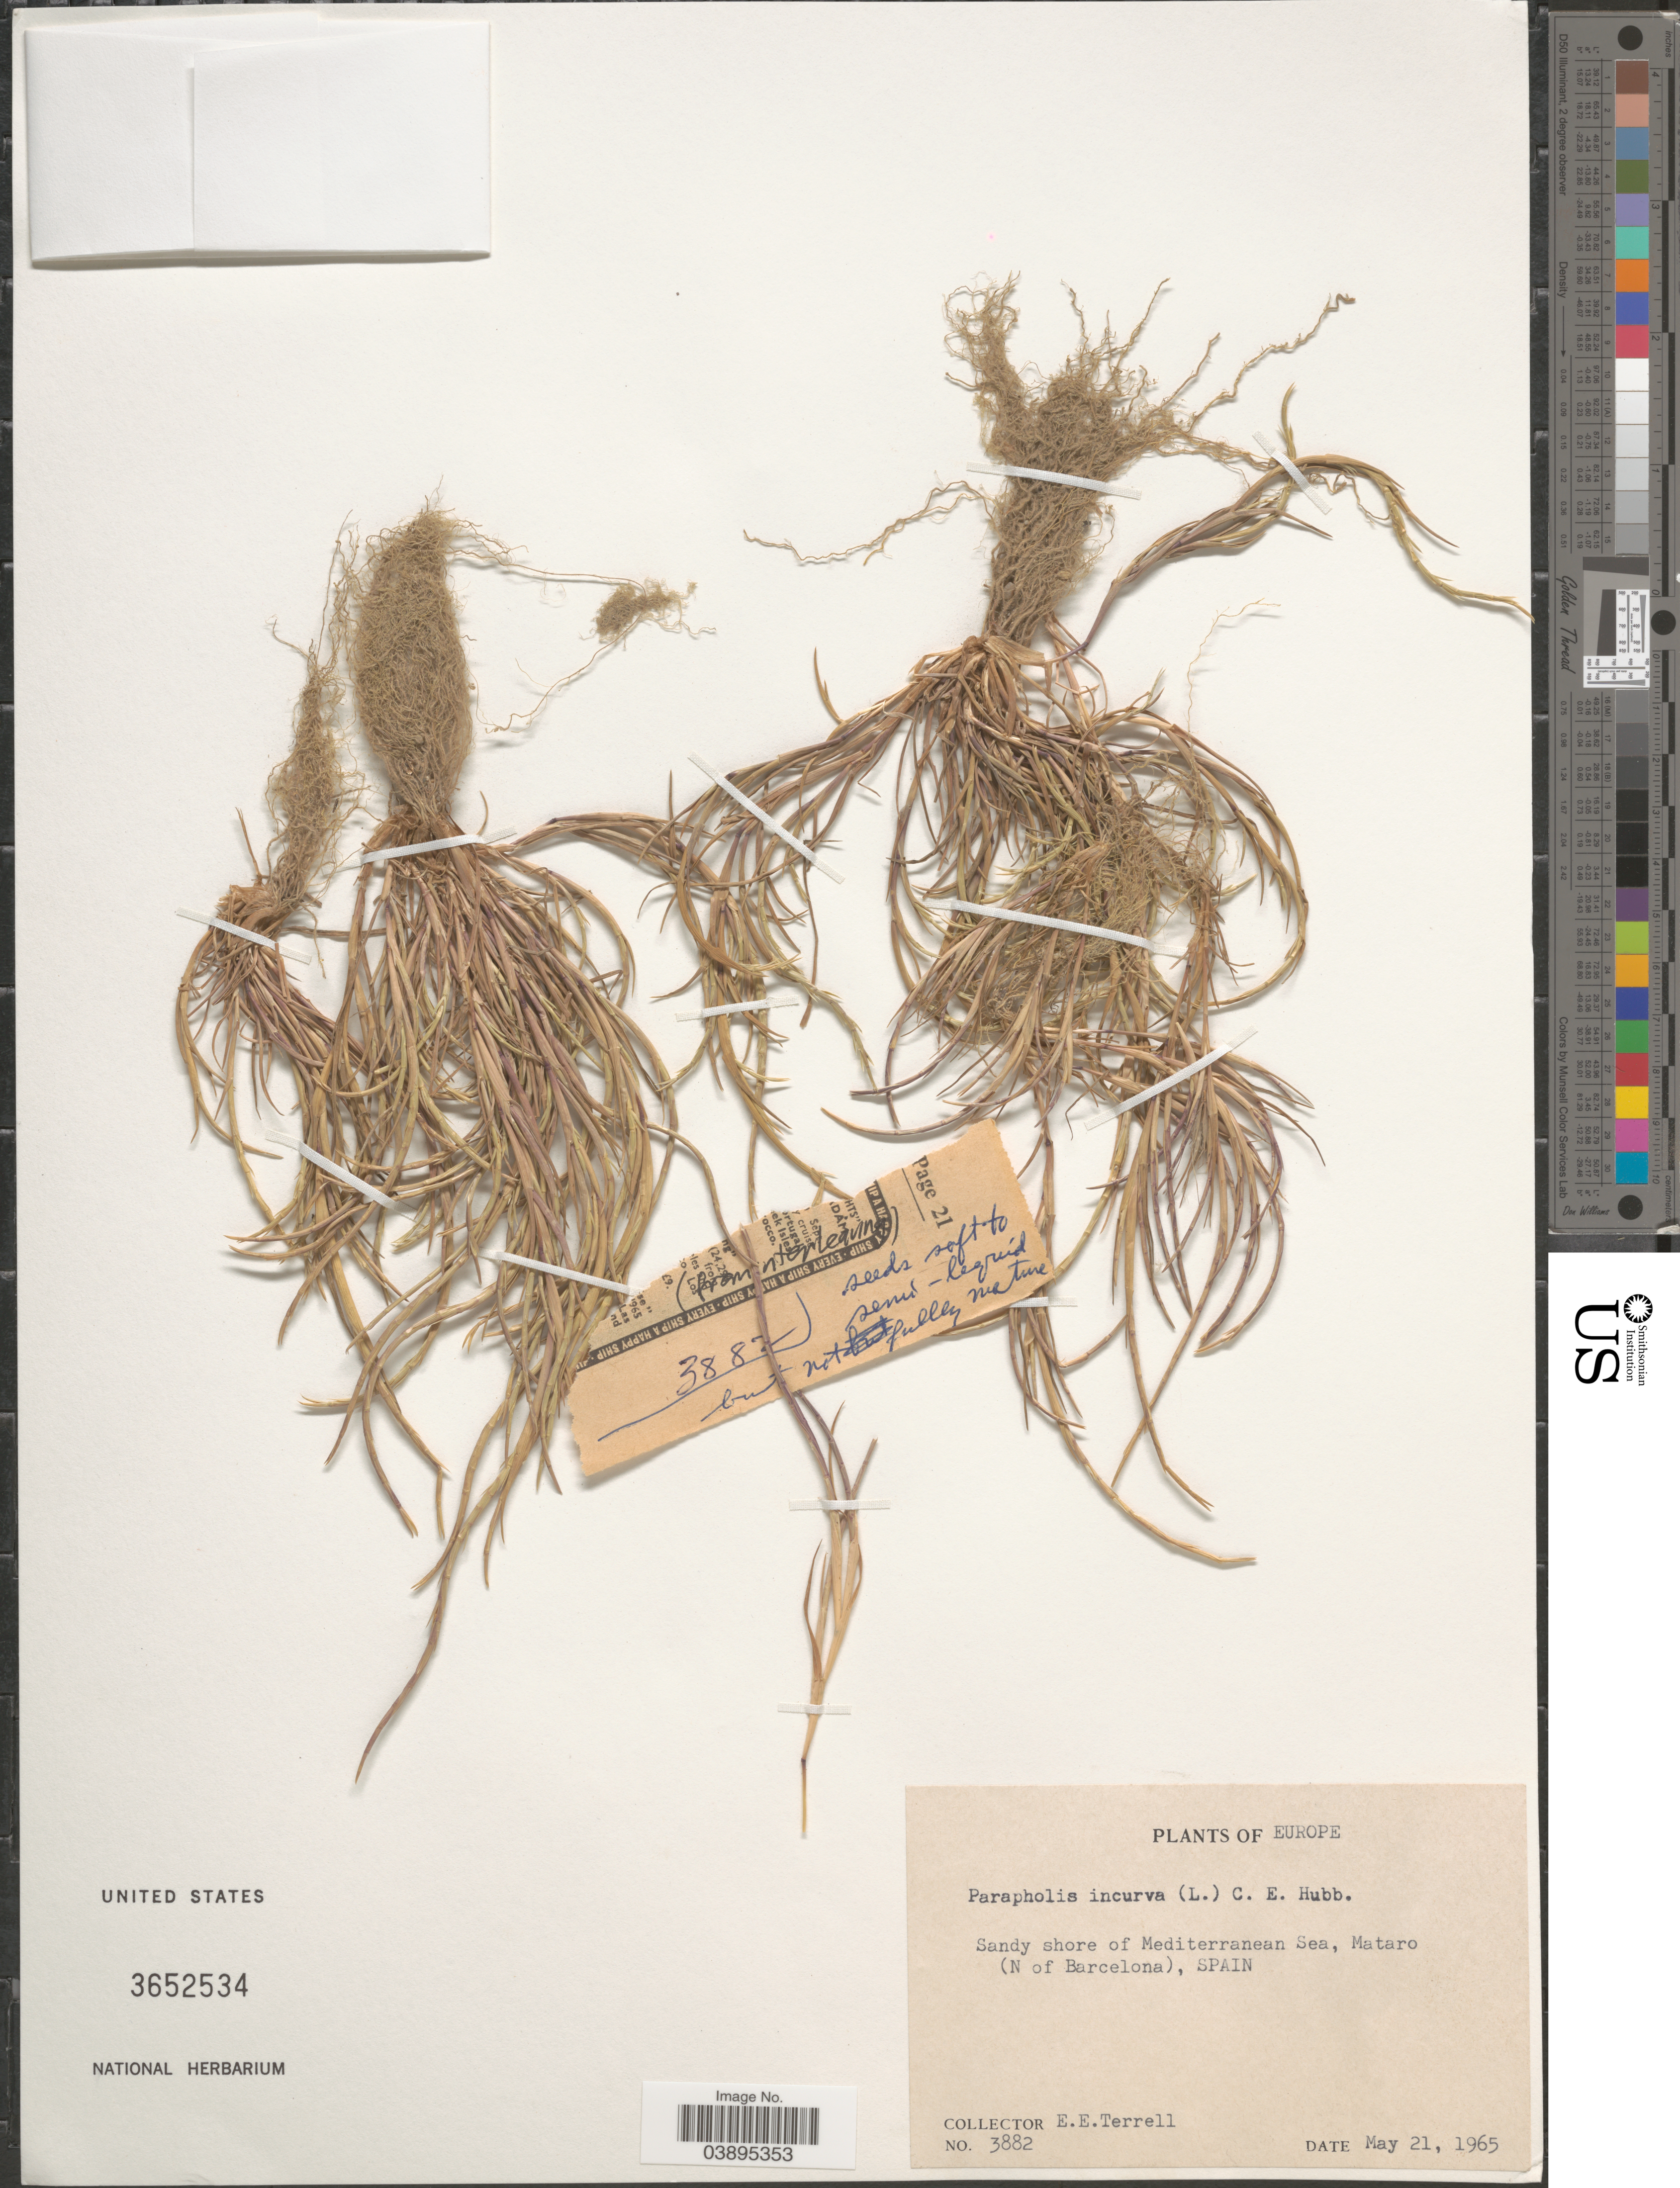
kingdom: Plantae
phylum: Tracheophyta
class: Liliopsida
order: Poales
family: Poaceae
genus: Parapholis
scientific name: Parapholis incurva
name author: (L.) C.E. Hubb.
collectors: E. E. Terrell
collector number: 3882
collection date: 1965-05-21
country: Spain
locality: Europe. Sandy shore of Mediterranean Sea, Mataro (N of Barcelona).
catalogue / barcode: US 3652534